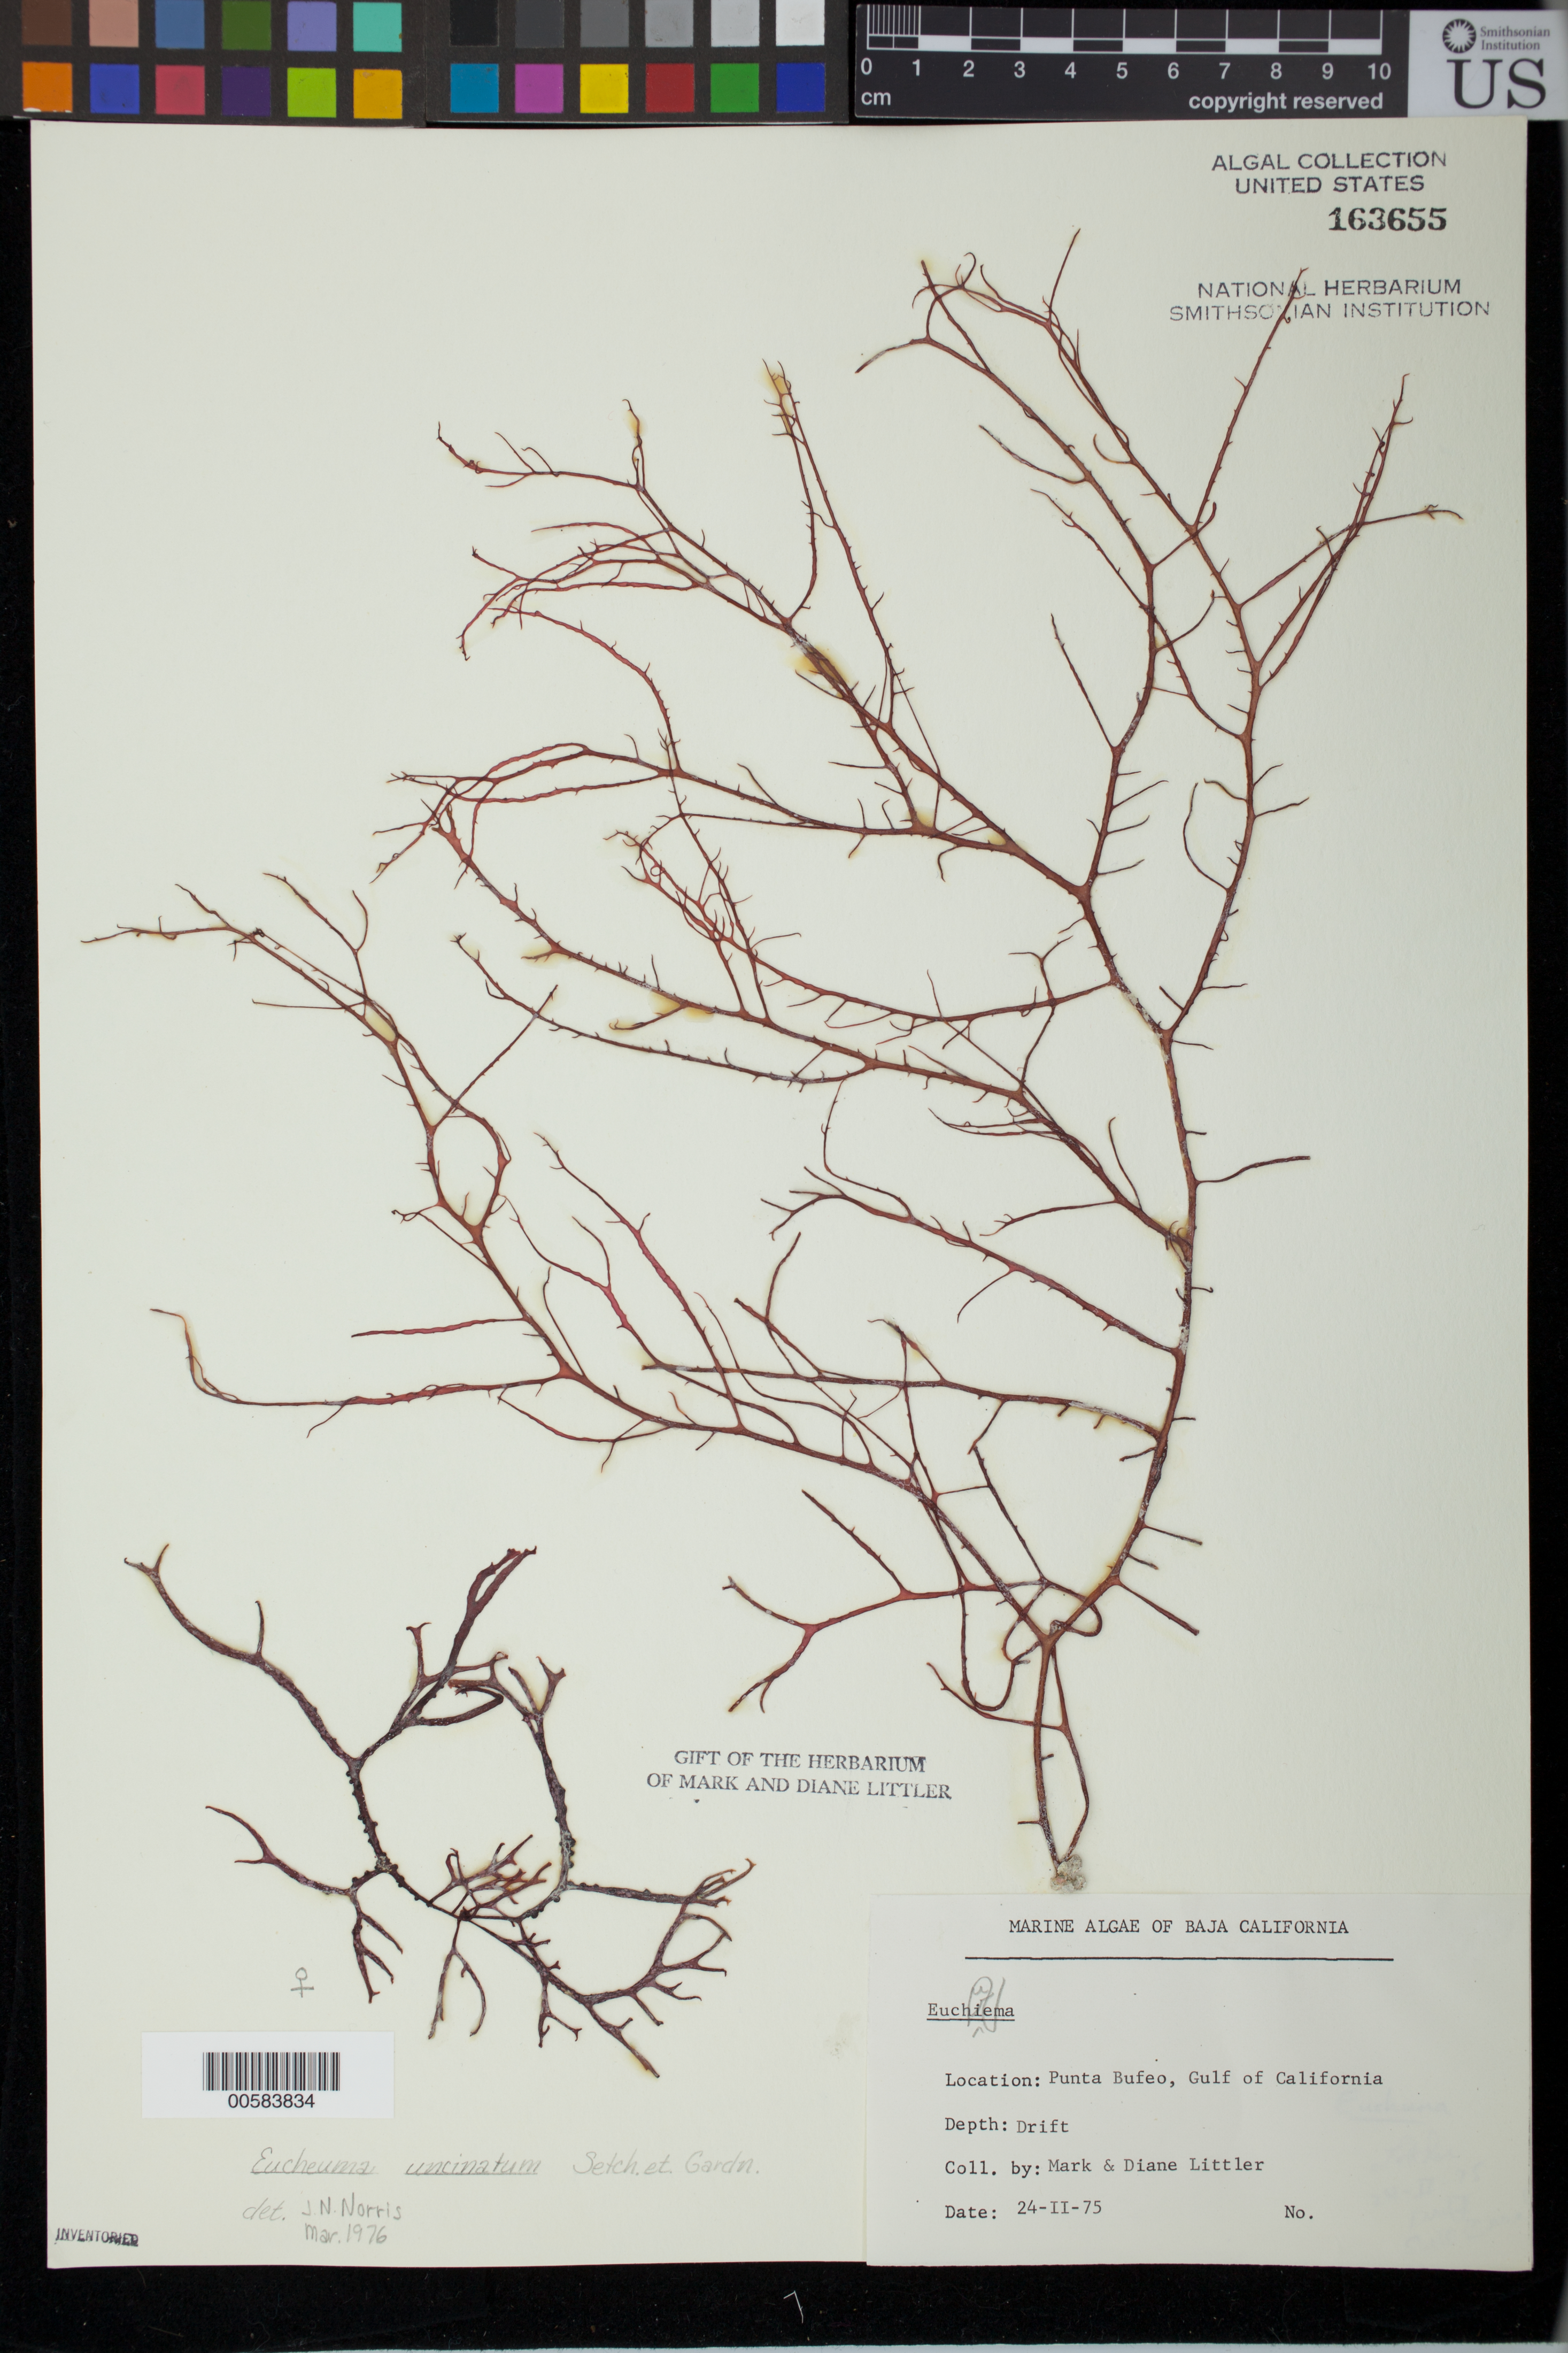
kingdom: Plantae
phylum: Rhodophyta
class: Florideophyceae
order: Gigartinales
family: Solieriaceae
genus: Tacanoosca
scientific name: Tacanoosca uncinata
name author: (Setchell & N.L. Gardner) J.N. Norris et al.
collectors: M. M. Littler & D. S. Littler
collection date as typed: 24 Feb 1975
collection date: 1975-02-24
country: Mexico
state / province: Baja California Norte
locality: Punta Bufeo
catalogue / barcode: US 163655